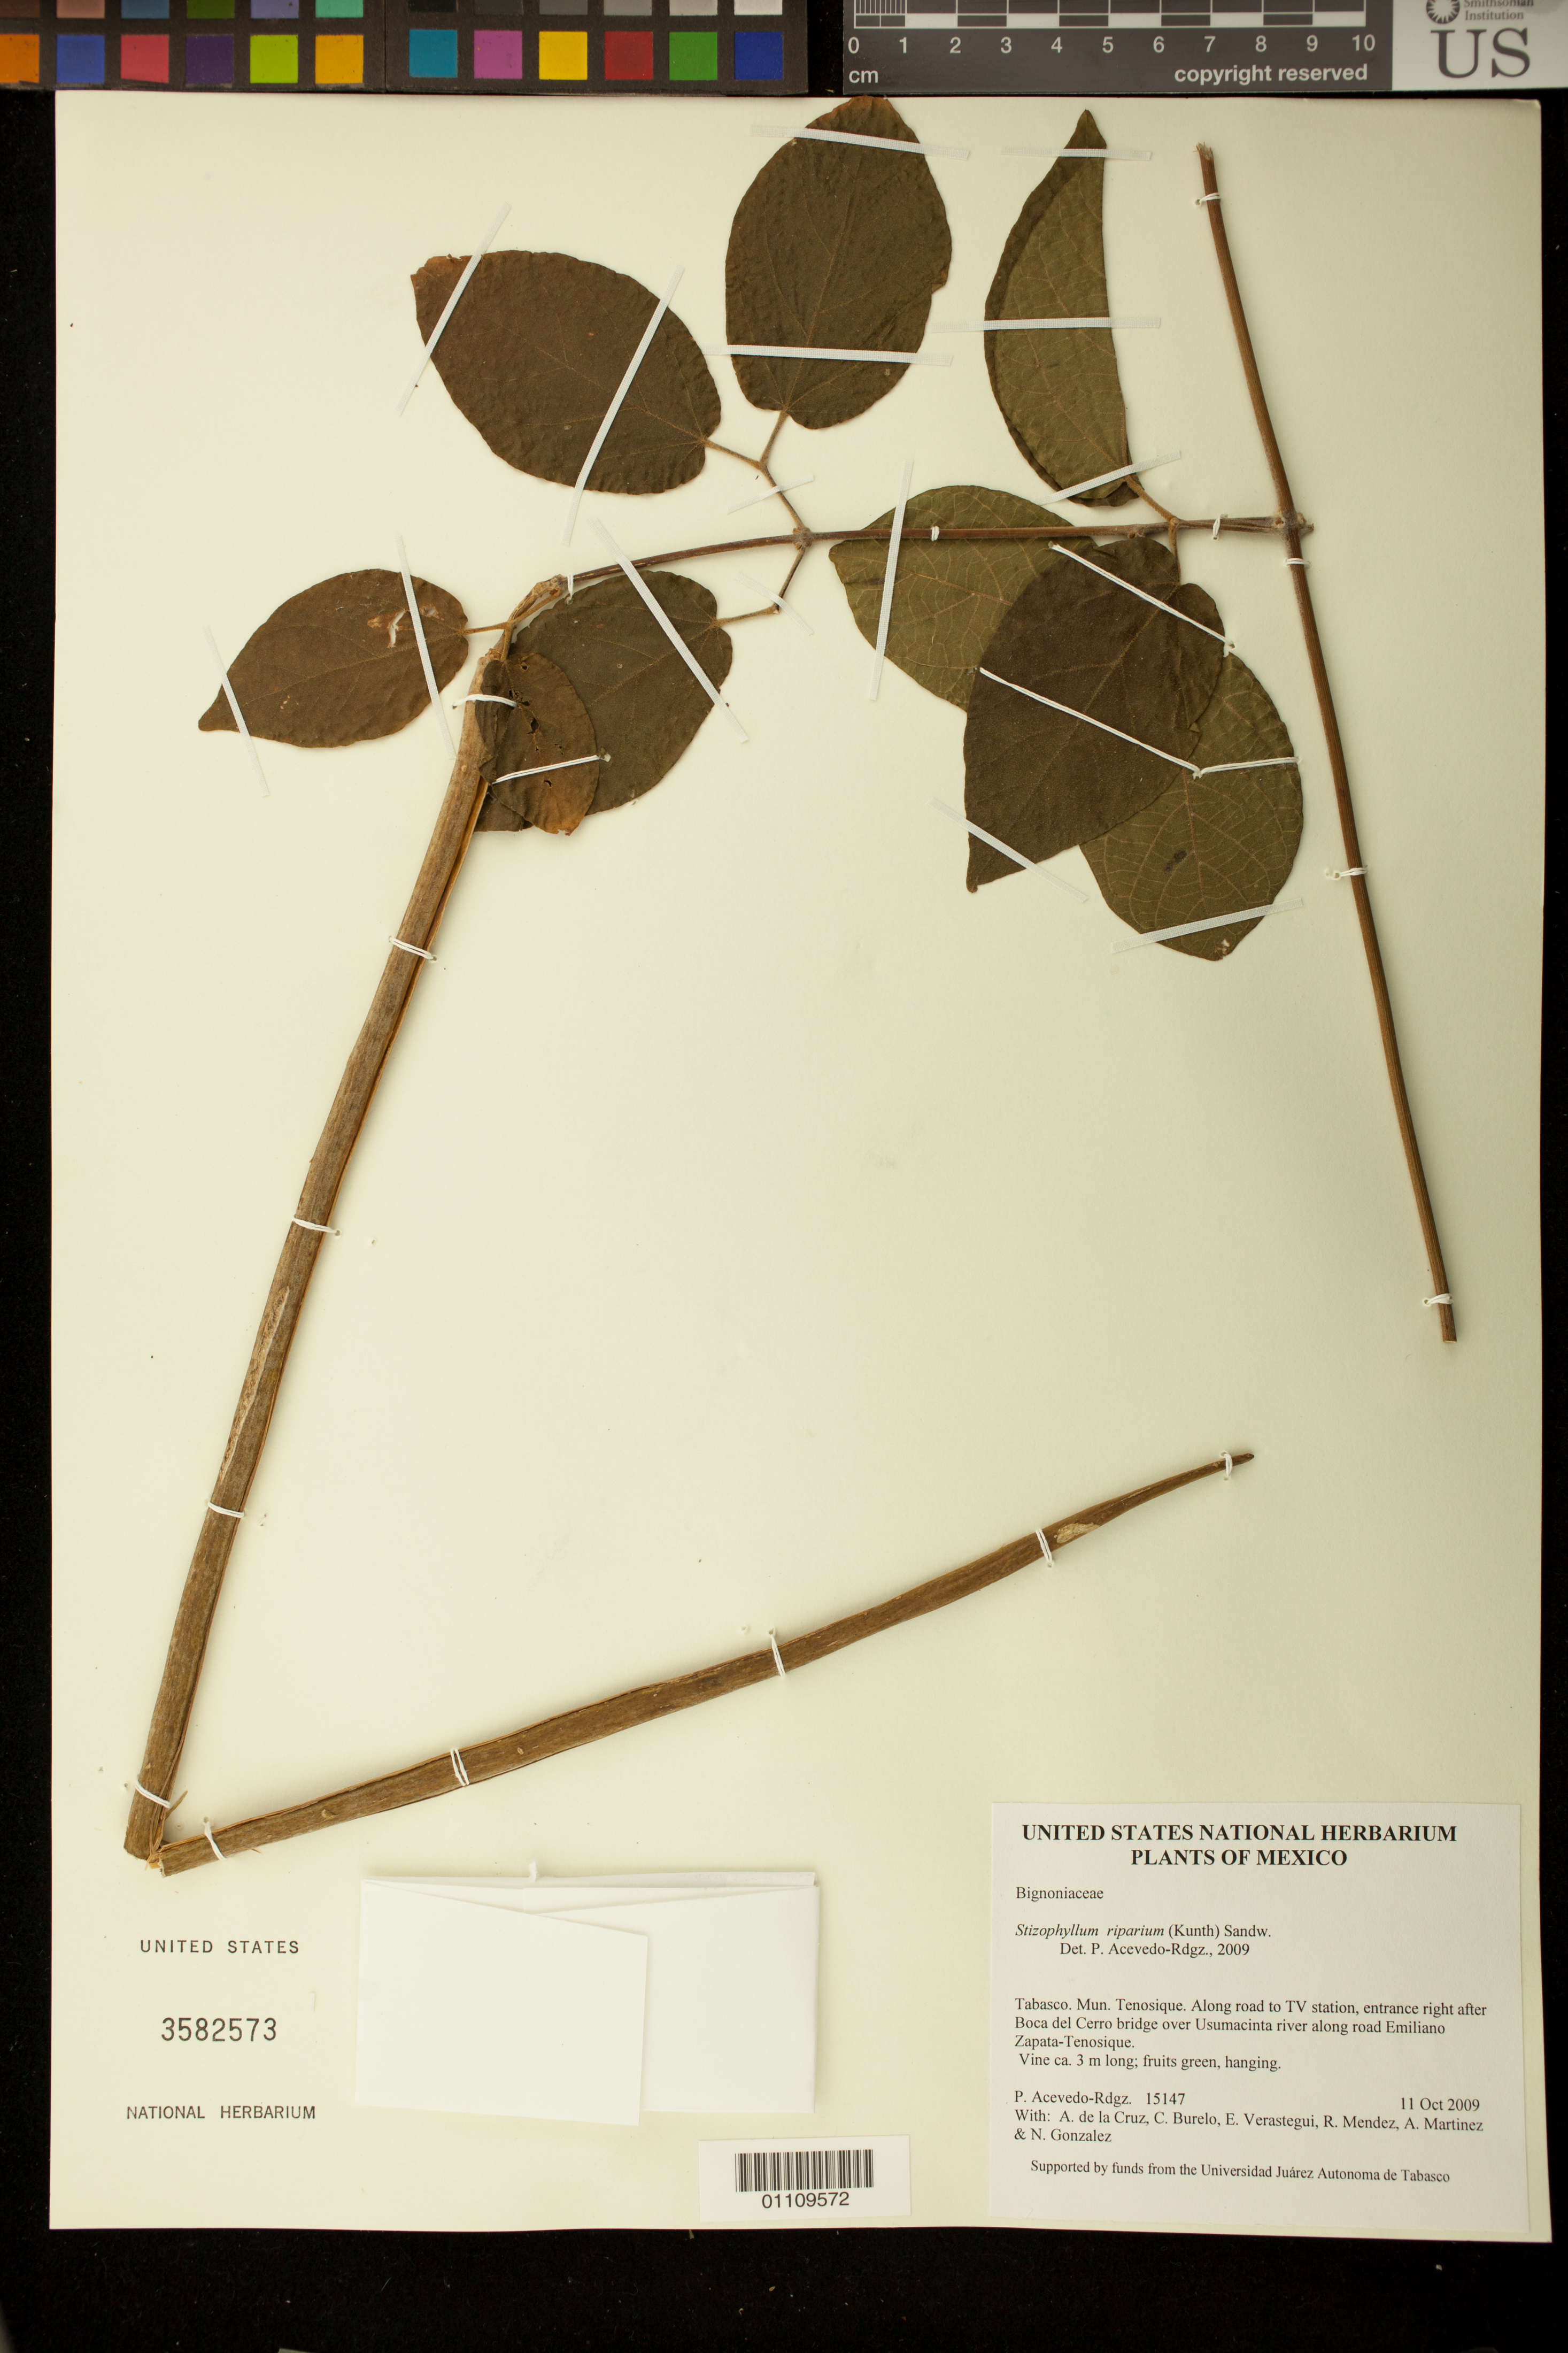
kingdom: Plantae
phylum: Tracheophyta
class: Magnoliopsida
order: Lamiales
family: Bignoniaceae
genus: Stizophyllum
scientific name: Stizophyllum riparium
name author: (Kunth) Sandwith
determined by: Acevedo-Rodríguez, P., (BOT), Smithsonian Institution - National Museum of Natural History (UNITED STATES)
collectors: P. Acevedo-Rodr., A. de la Cruz, C. Burelo, E. Verastegui, R. Mendez & A. Martinez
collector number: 15147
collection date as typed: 11 Oct 2009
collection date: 2009-10-11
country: Mexico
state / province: Tabasco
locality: Mun. Tenosique. Along road to TV station, entrance right after Boca del Cerro bridge over Usumacinta river along road Emiliano Zapata-Tenosique.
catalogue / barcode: US 3582573